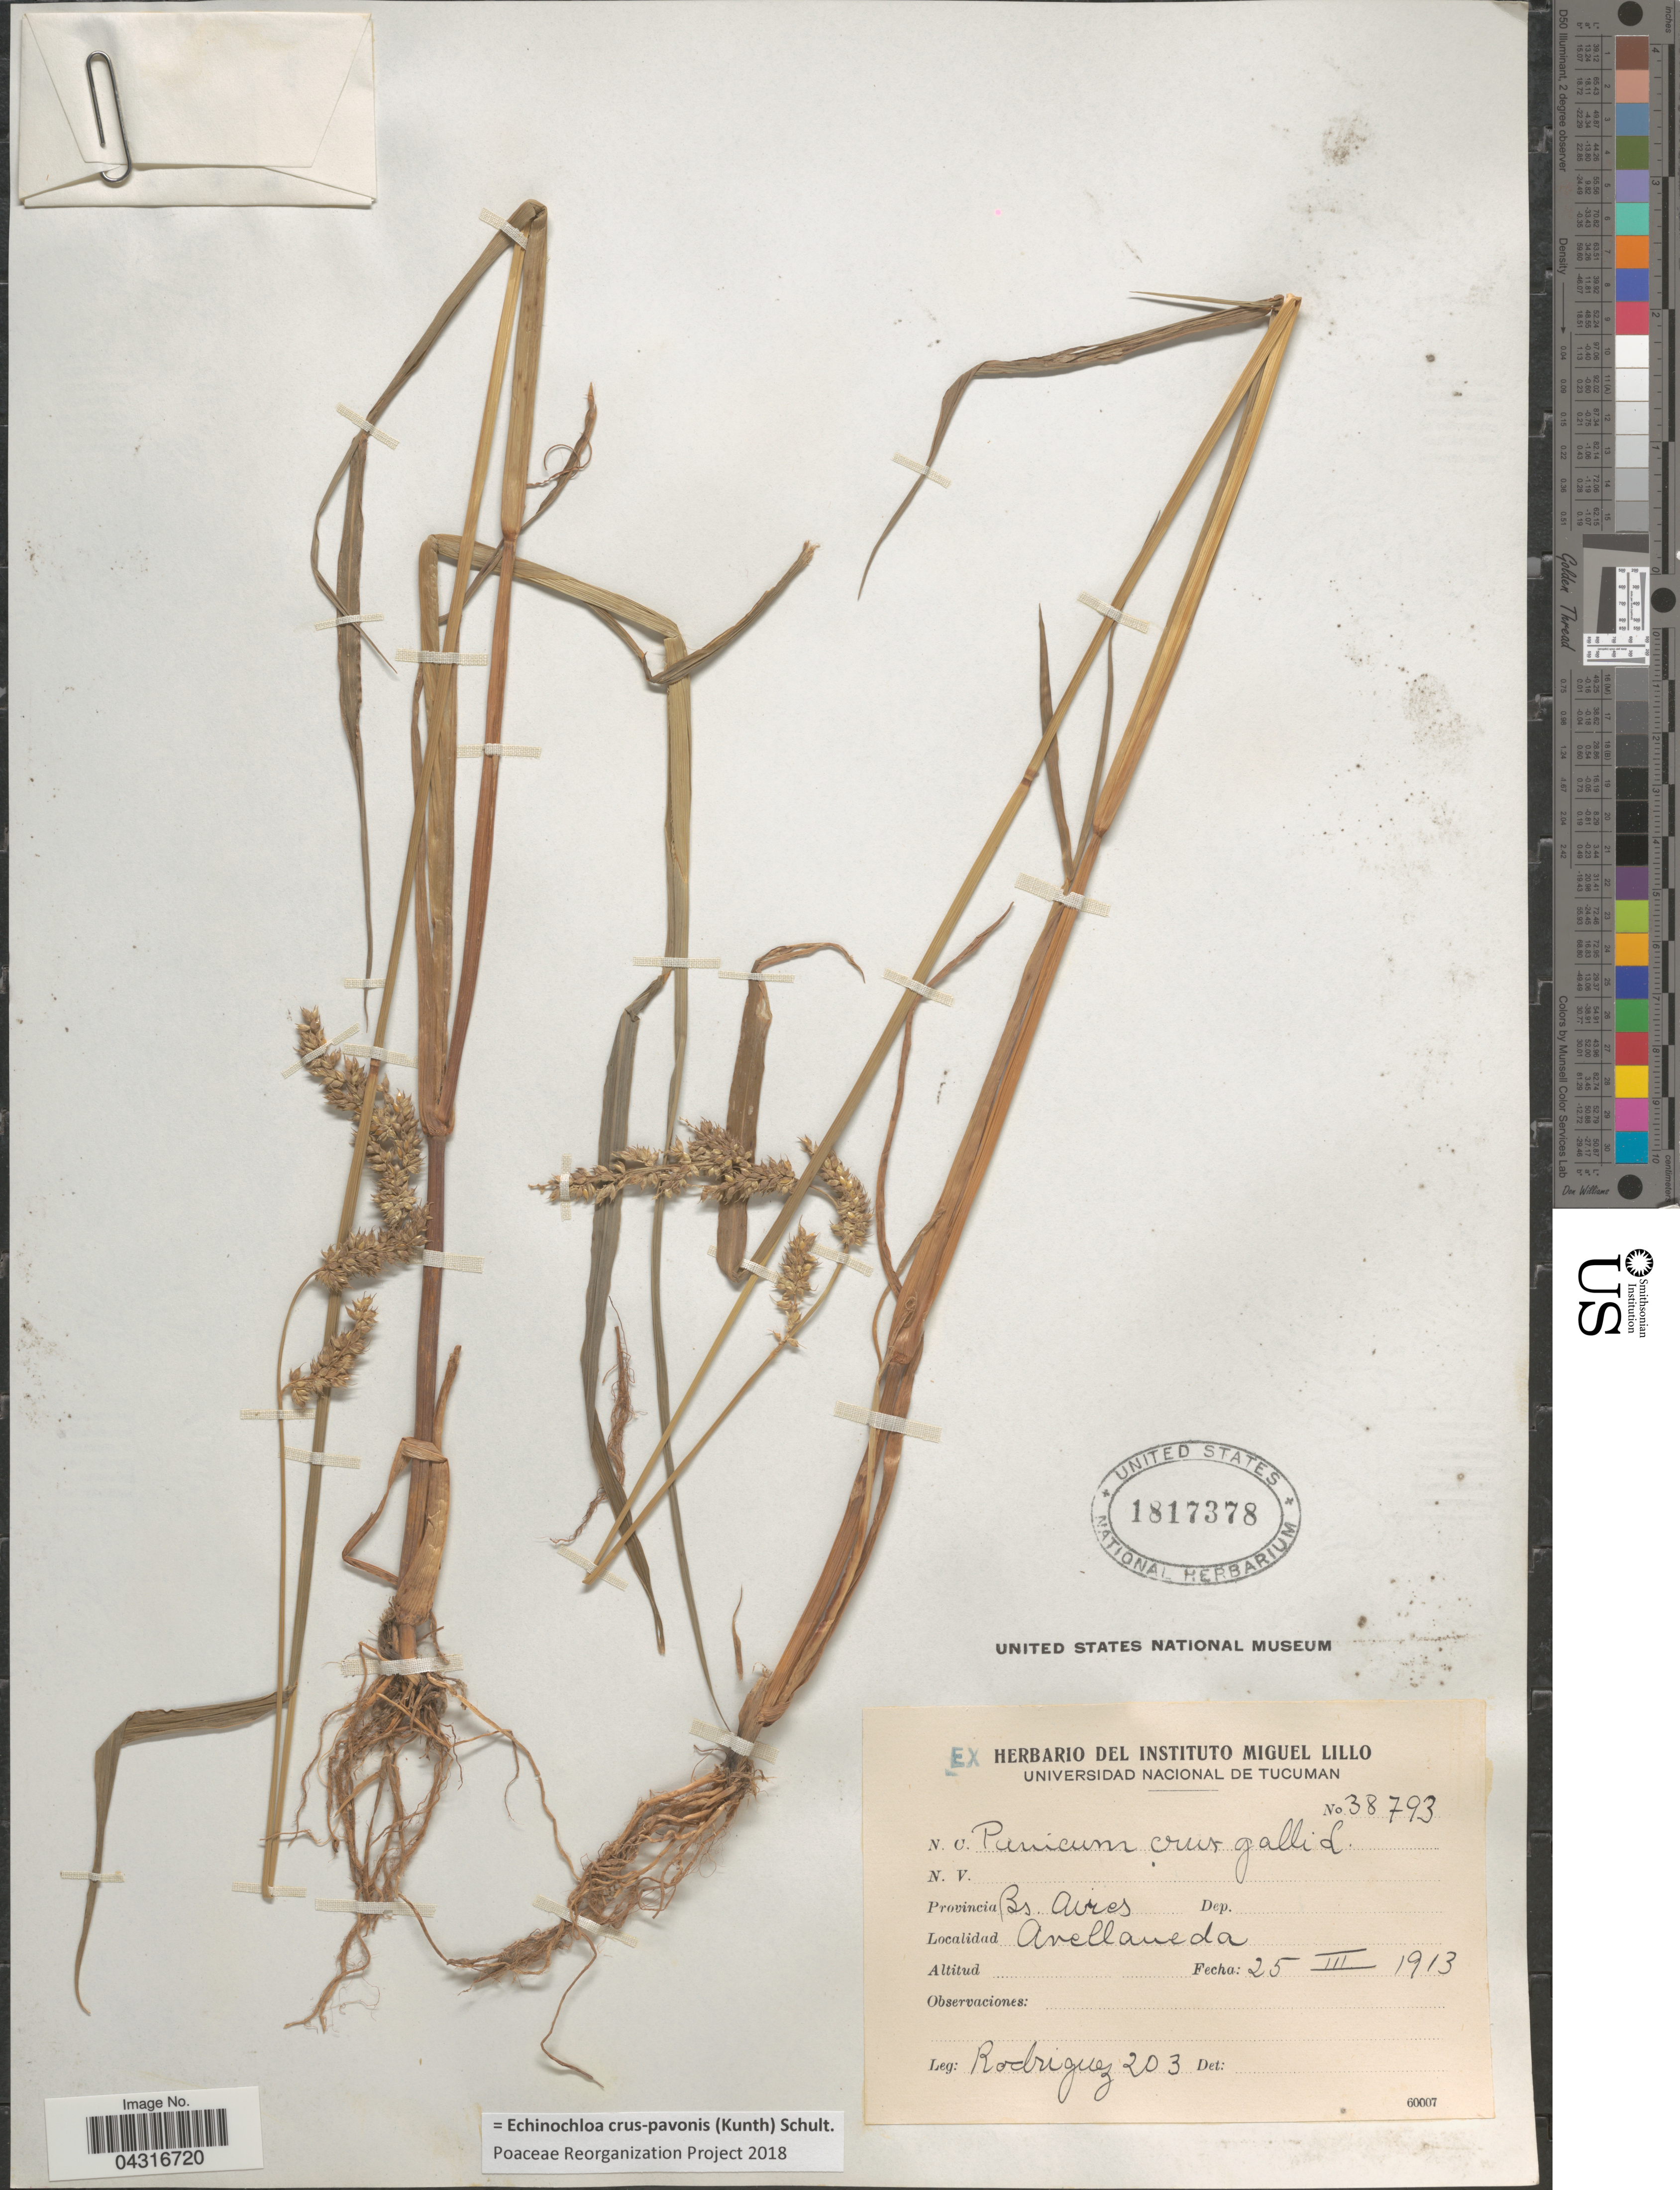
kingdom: Plantae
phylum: Tracheophyta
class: Liliopsida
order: Poales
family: Poaceae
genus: Echinochloa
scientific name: Echinochloa crus-pavonis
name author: (Kunth) Schult.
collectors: Rodriguez, --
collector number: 203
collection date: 1913-03-25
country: Argentina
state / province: Buenos Aires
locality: Avellaneda.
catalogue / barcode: US 1817378